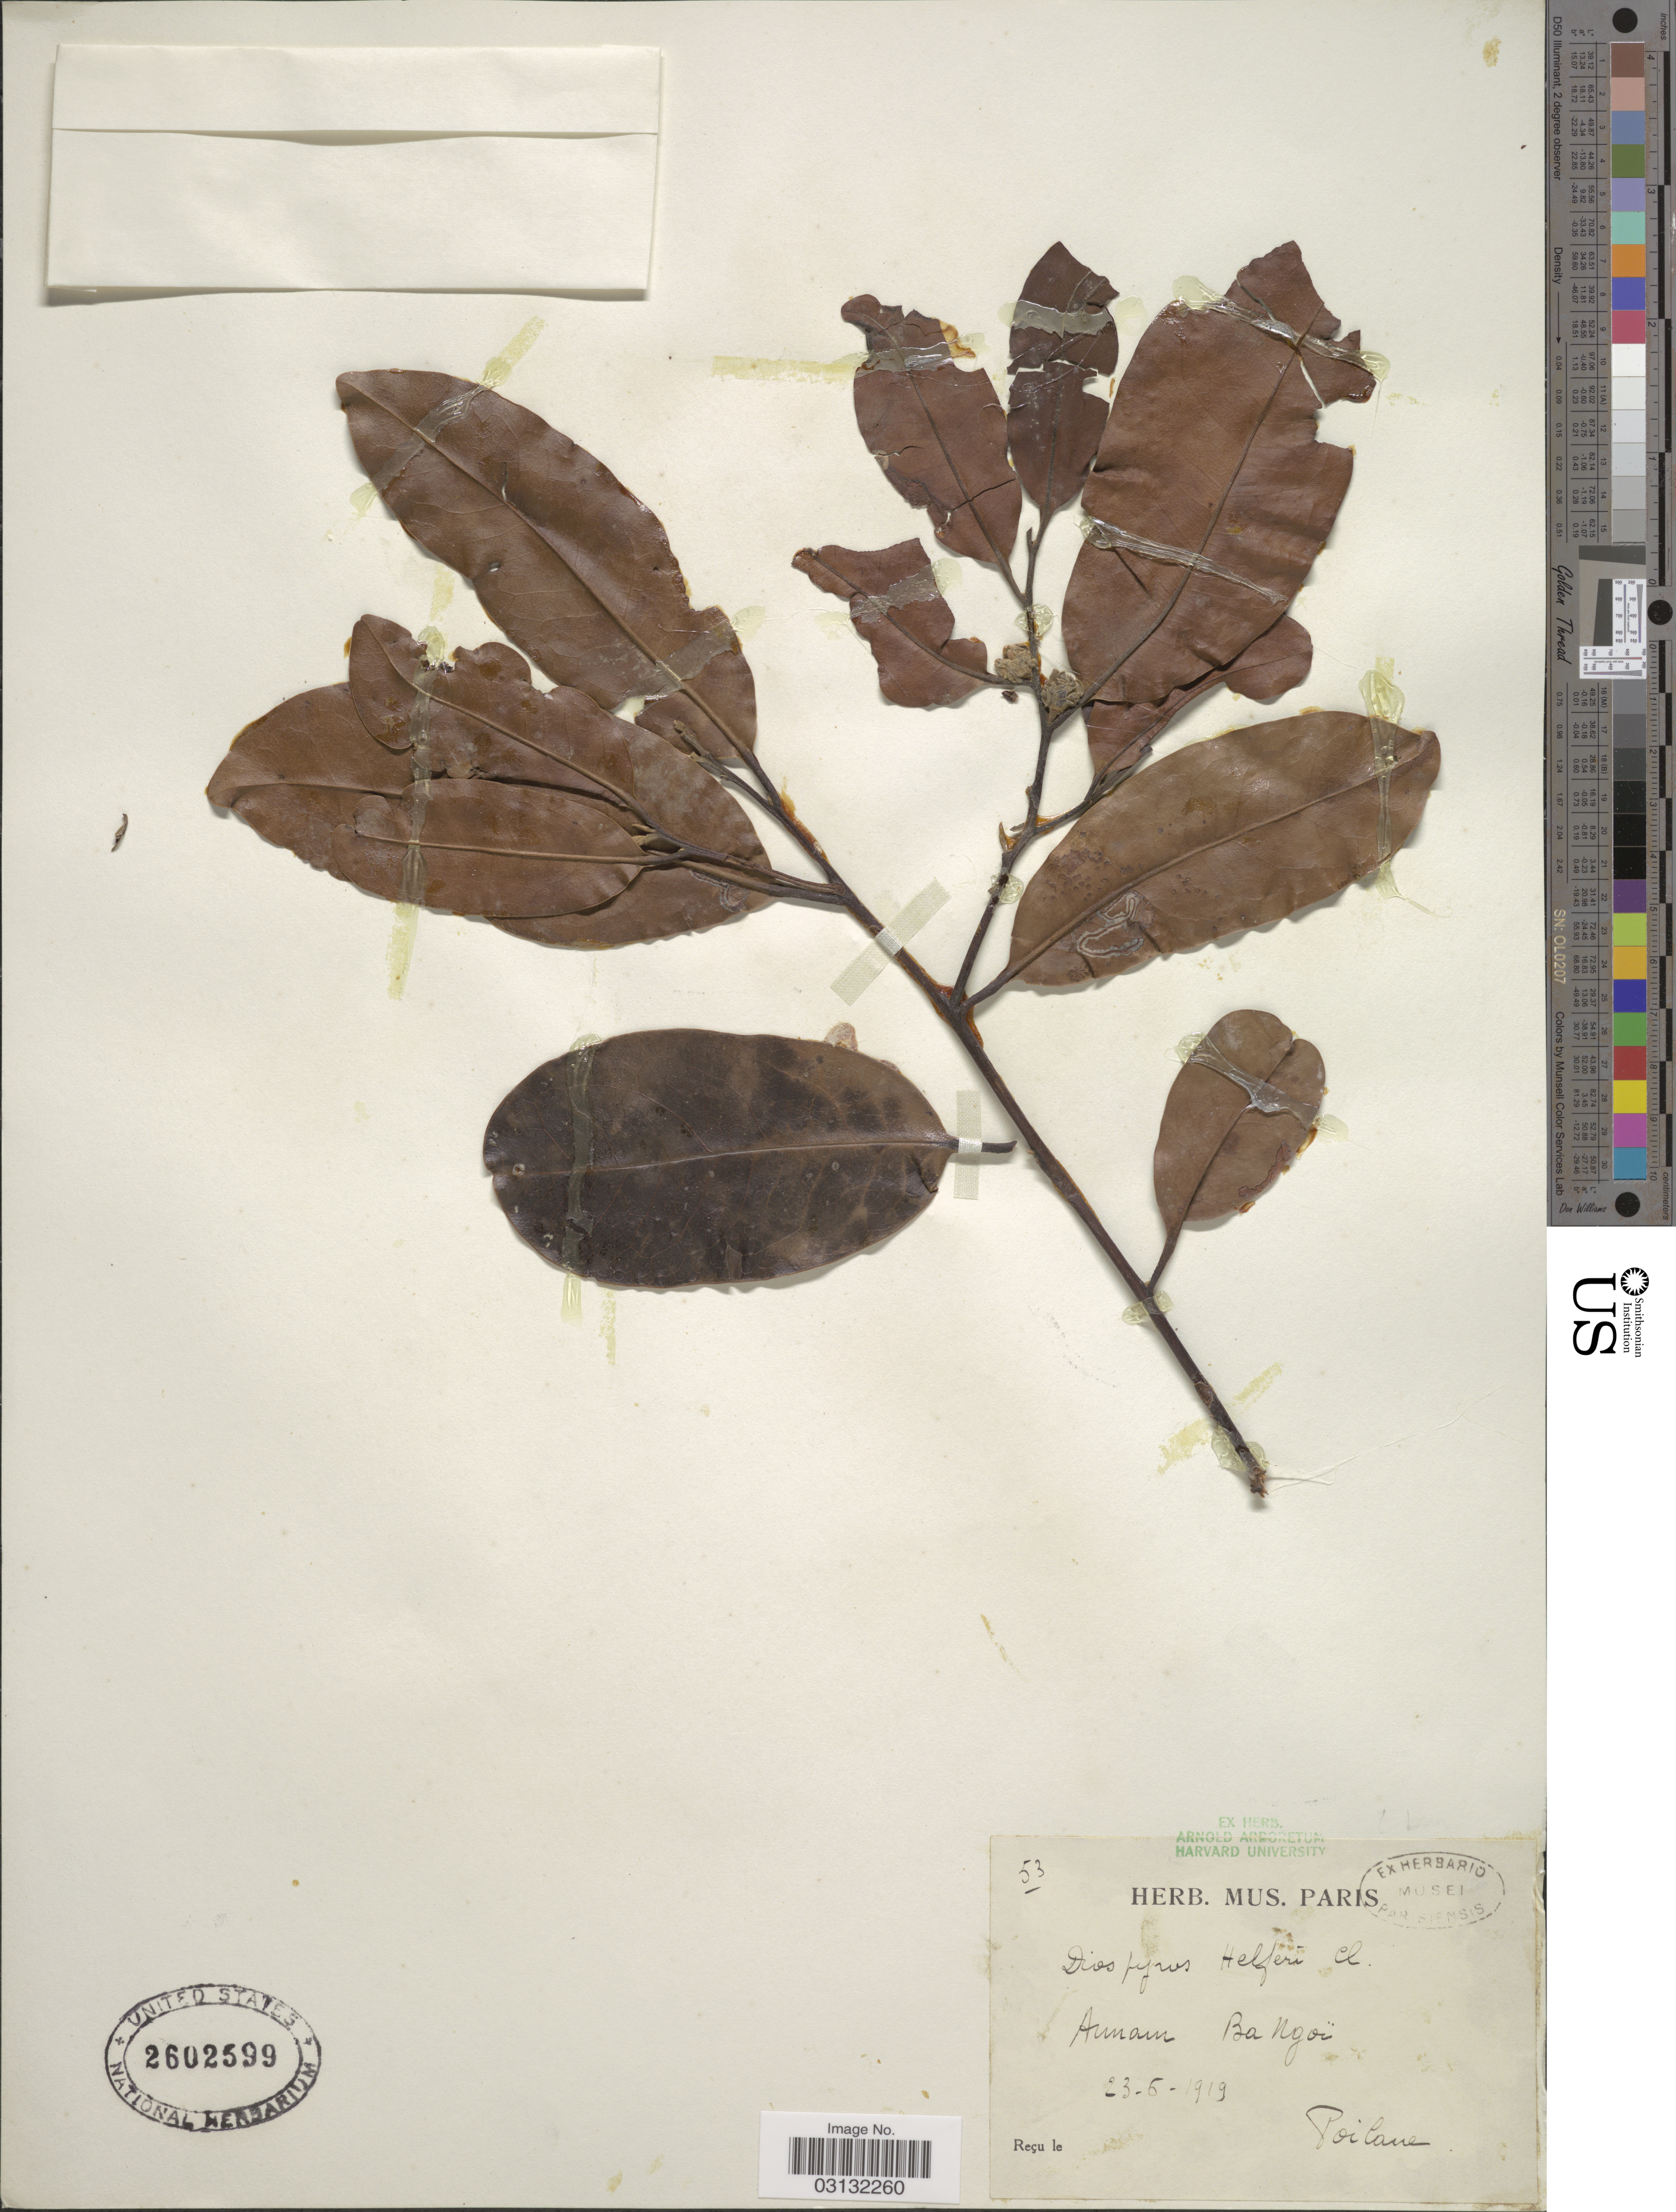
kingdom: Plantae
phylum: Tracheophyta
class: Magnoliopsida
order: Ericales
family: Ebenaceae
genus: Diospyros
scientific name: Diospyros pilosanthera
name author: Blanco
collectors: -. Poilane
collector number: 53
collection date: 1919-06-23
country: Vietnam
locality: Annam. Ba Ngoï.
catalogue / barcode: US 2602599